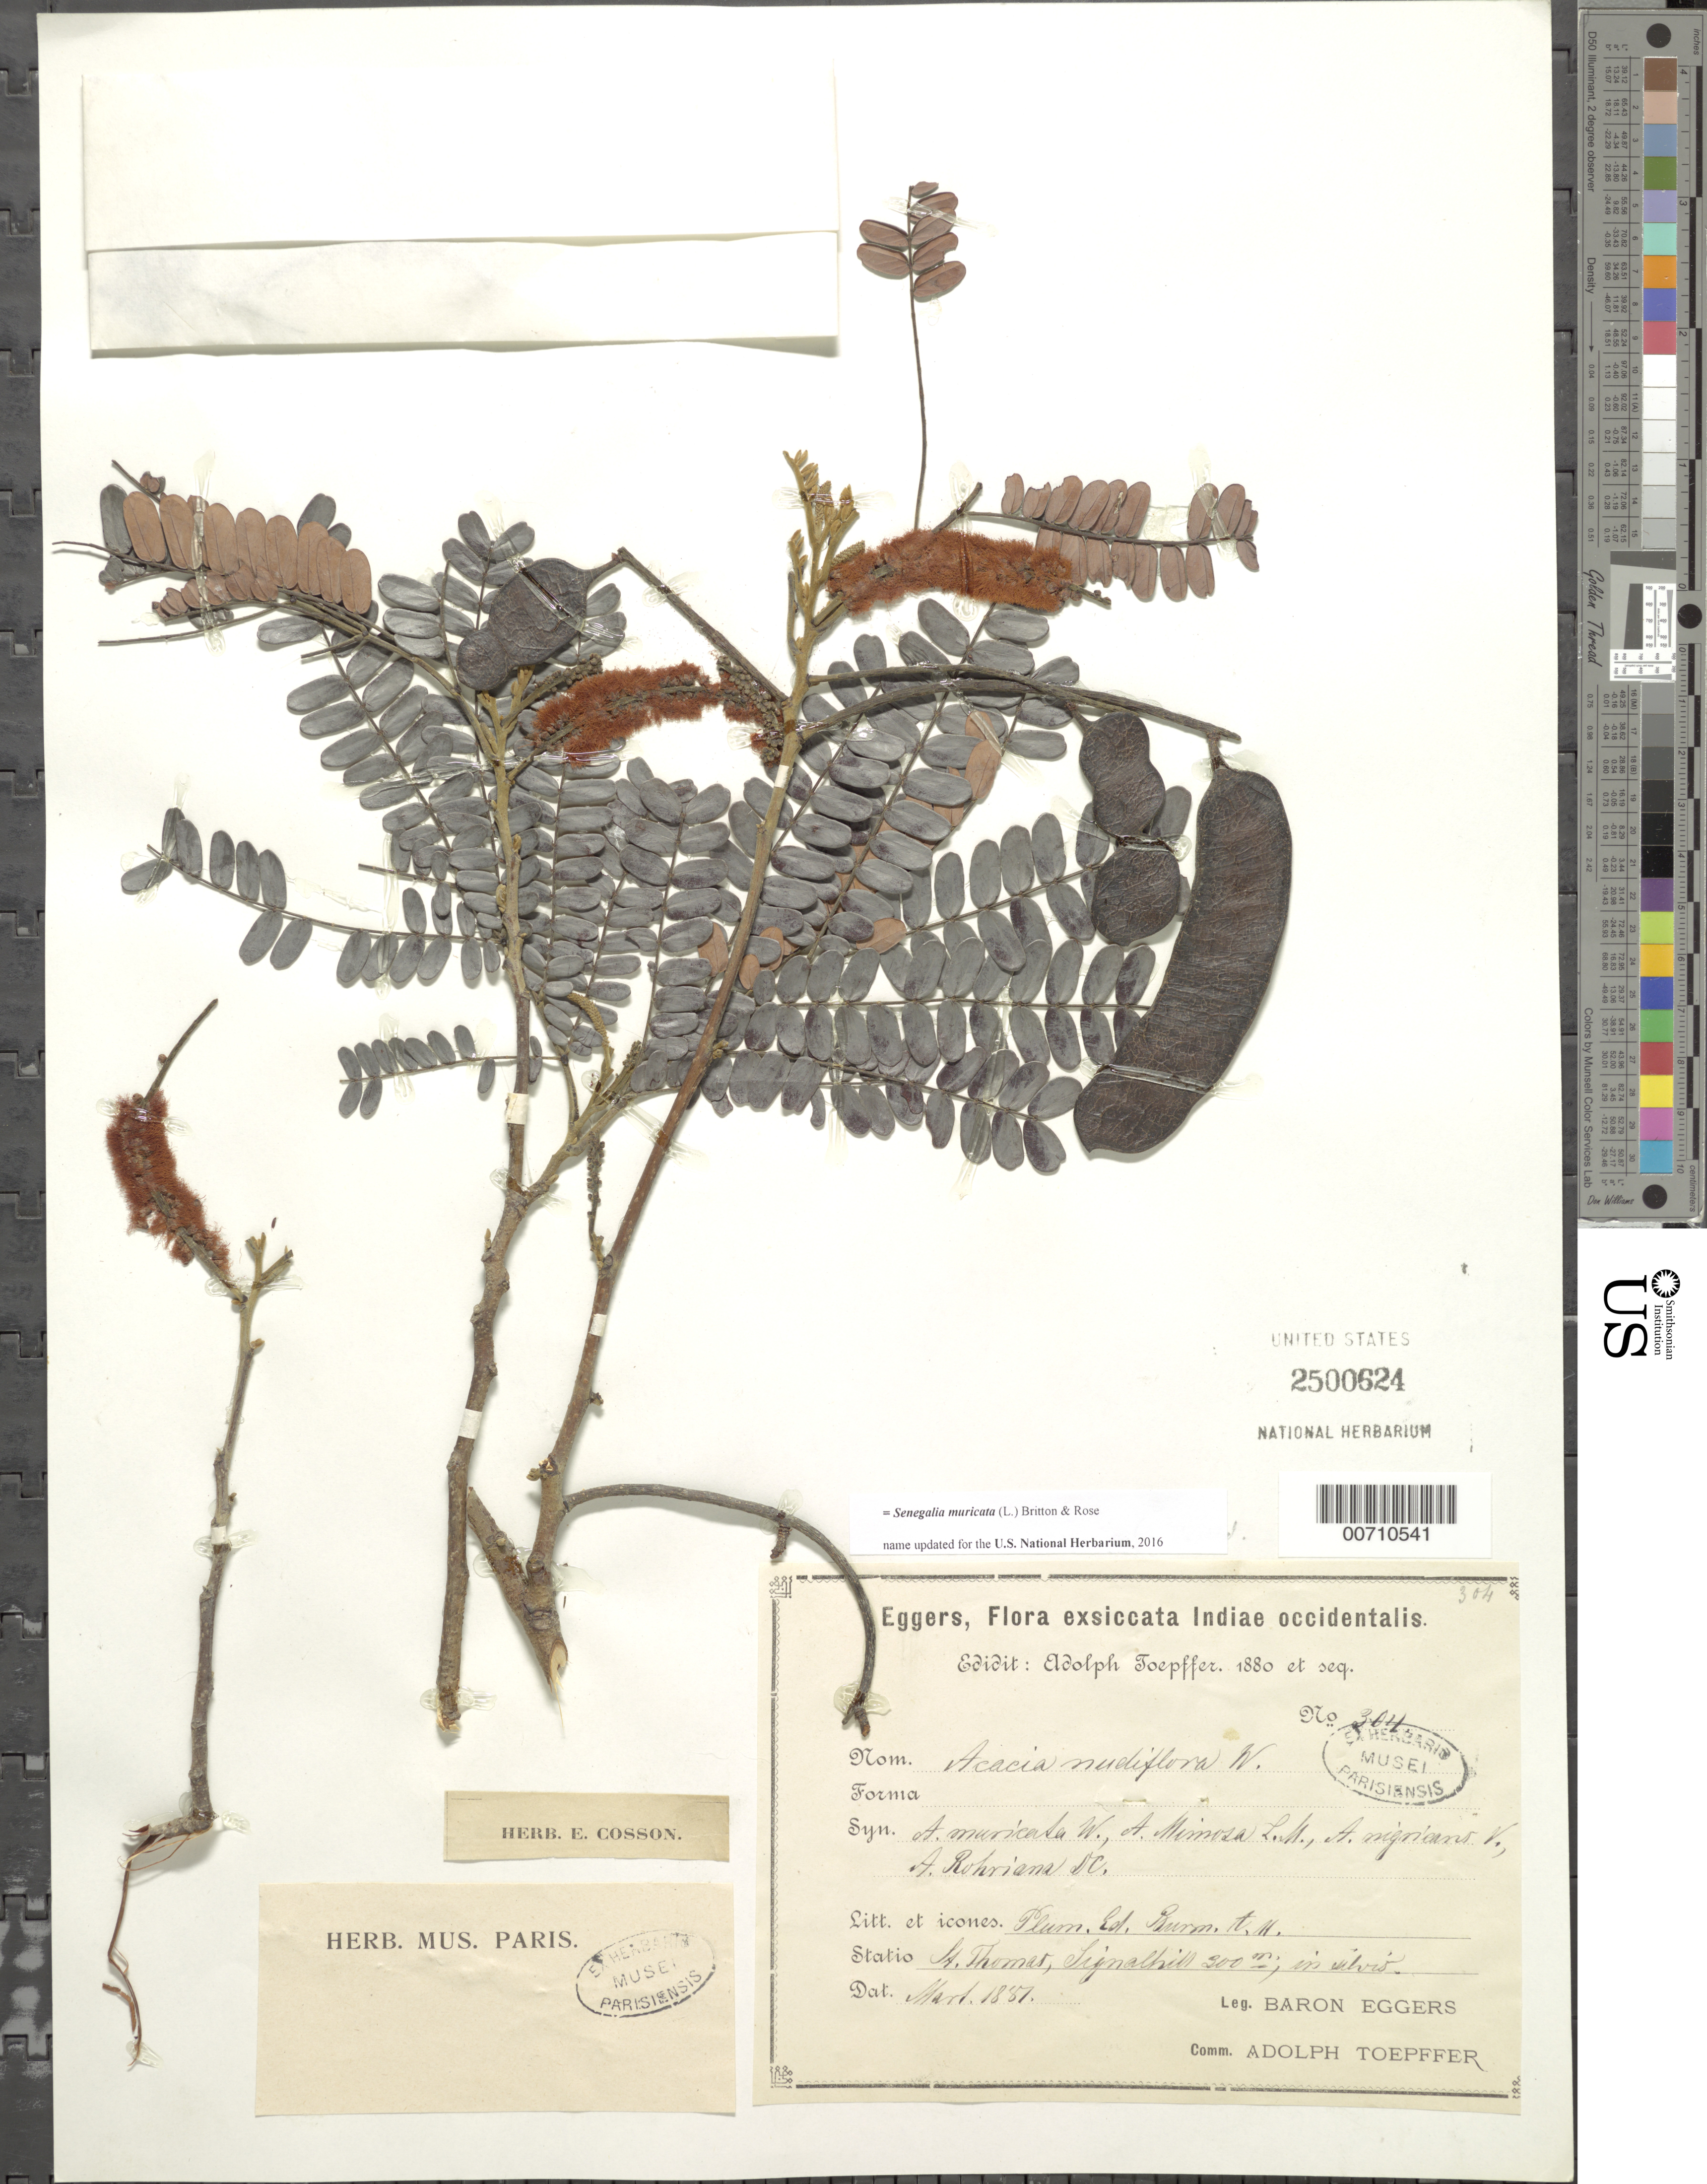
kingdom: Plantae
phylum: Tracheophyta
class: Magnoliopsida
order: Fabales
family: Fabaceae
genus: Parasenegalia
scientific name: Parasenegalia muricata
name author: (L.) Seigler & Ebinger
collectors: H. F. A. von Eggers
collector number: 304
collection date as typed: Mar 1881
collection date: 1881-03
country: U.S. Virgin Islands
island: St. Thomas Island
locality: Signalhill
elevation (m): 300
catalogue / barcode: US 2500624